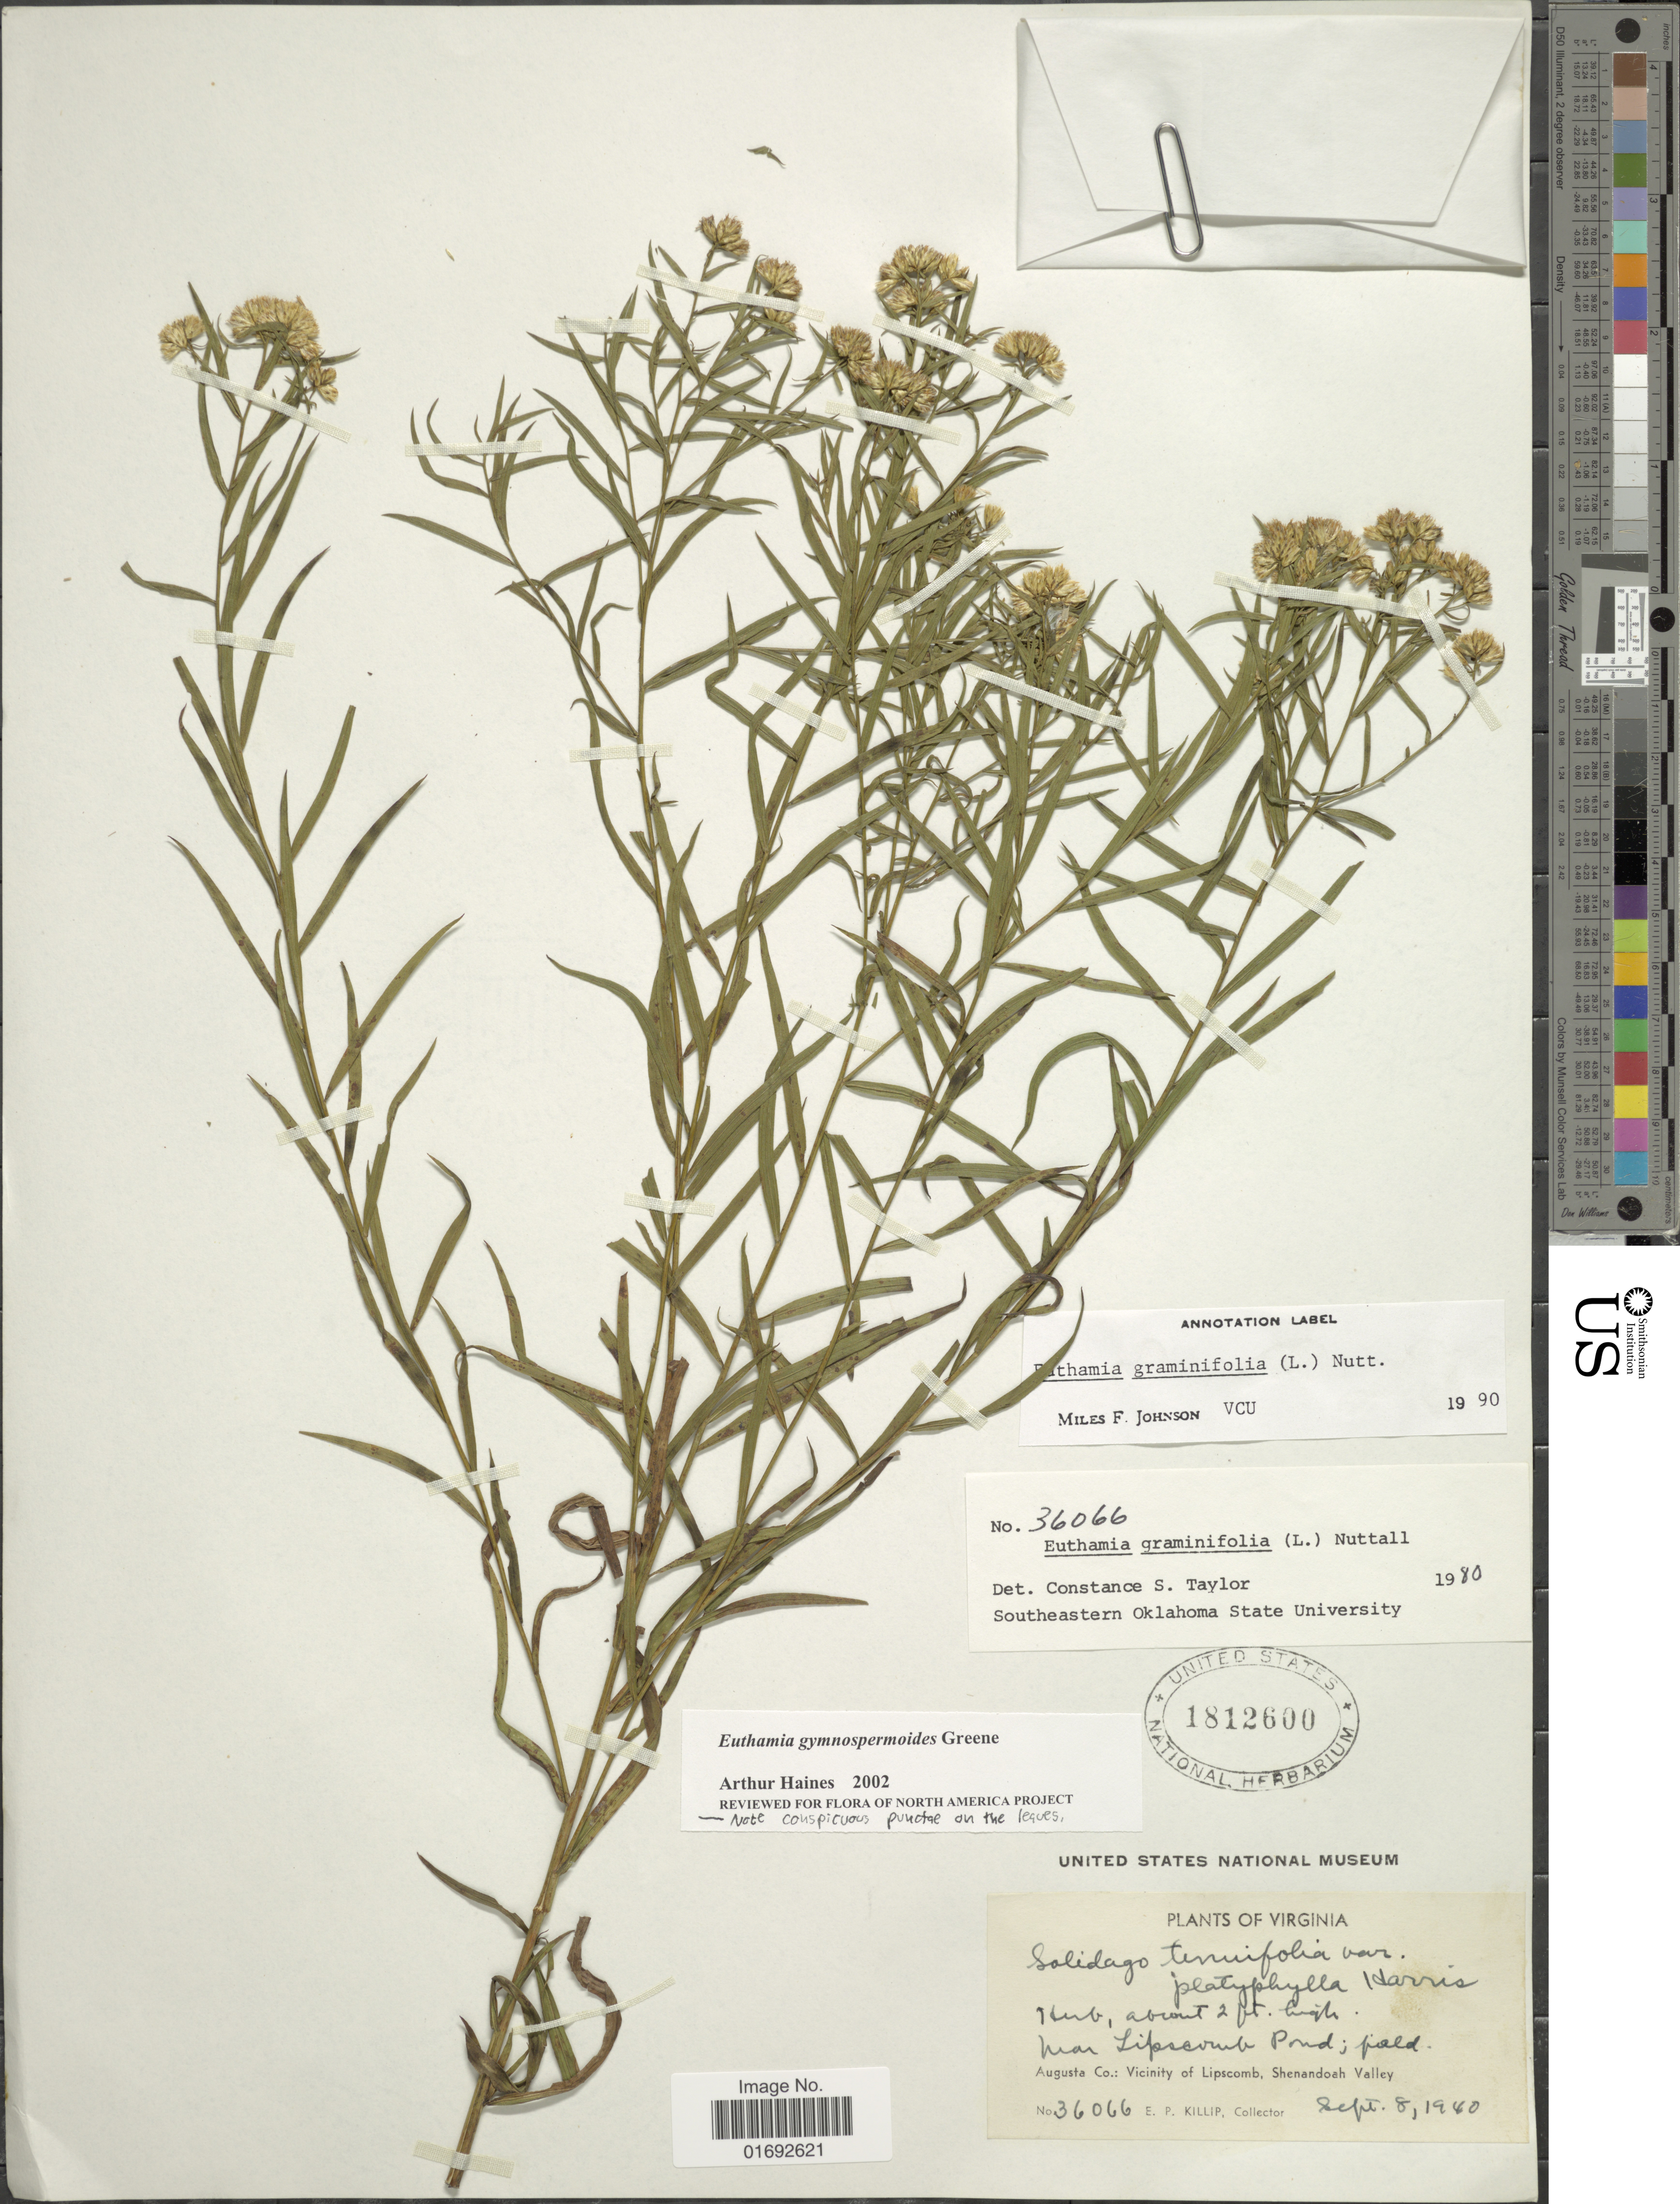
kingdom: Plantae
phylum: Tracheophyta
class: Magnoliopsida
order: Asterales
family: Asteraceae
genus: Euthamia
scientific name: Euthamia gymnospermoides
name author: Greene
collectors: E. P. Killip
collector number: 36066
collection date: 1940-09-08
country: United States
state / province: Virginia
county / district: Augusta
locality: Near Lipscomb Pond, Augusta Co., Vicinity of Lipscomb, Shenandoah Valley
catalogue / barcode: US 1812600